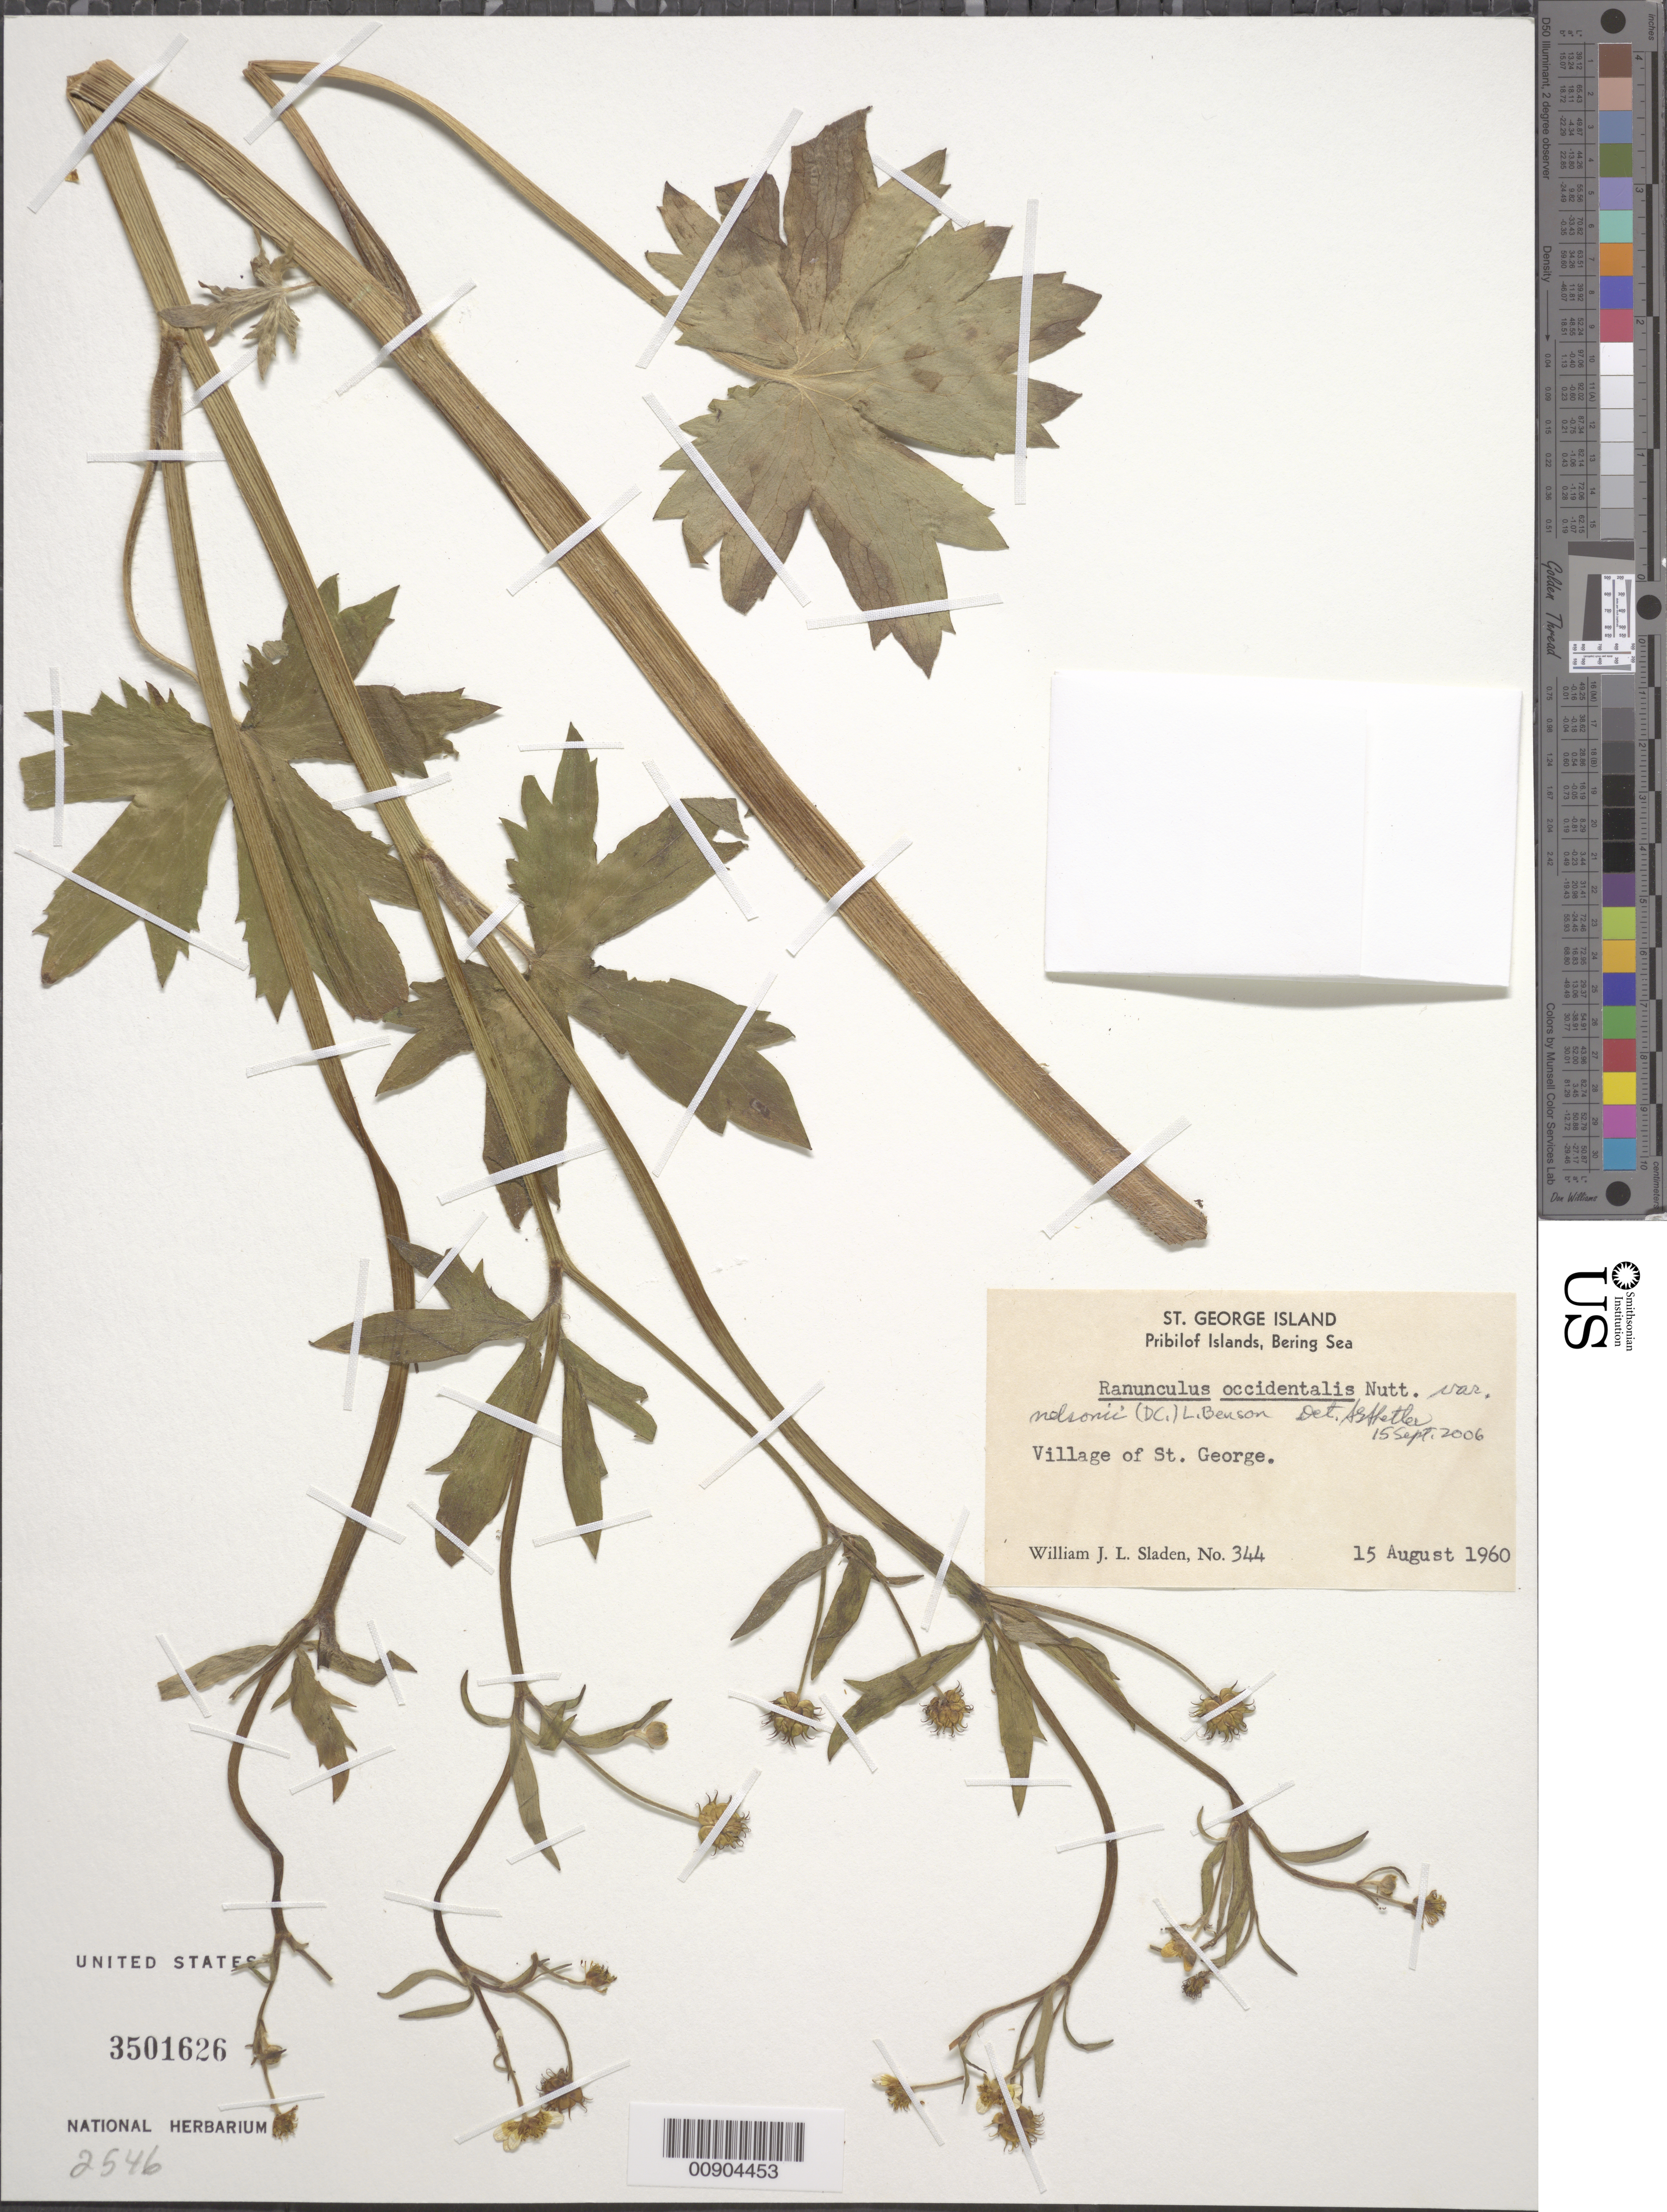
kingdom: Plantae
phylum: Tracheophyta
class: Magnoliopsida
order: Ranunculales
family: Ranunculaceae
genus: Ranunculus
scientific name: Ranunculus occidentalis var. nelsonii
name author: (DC.) L.D. Benson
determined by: Shetler, Stanwyn G., (US), NMNH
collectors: W. Sladen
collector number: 344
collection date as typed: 15 Aug 1960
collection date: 1960-08-15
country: United States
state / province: Alaska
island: St. George Island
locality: St. George Island. Village of St. George., Bering Sea, Pribilof Islands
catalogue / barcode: US 3501626